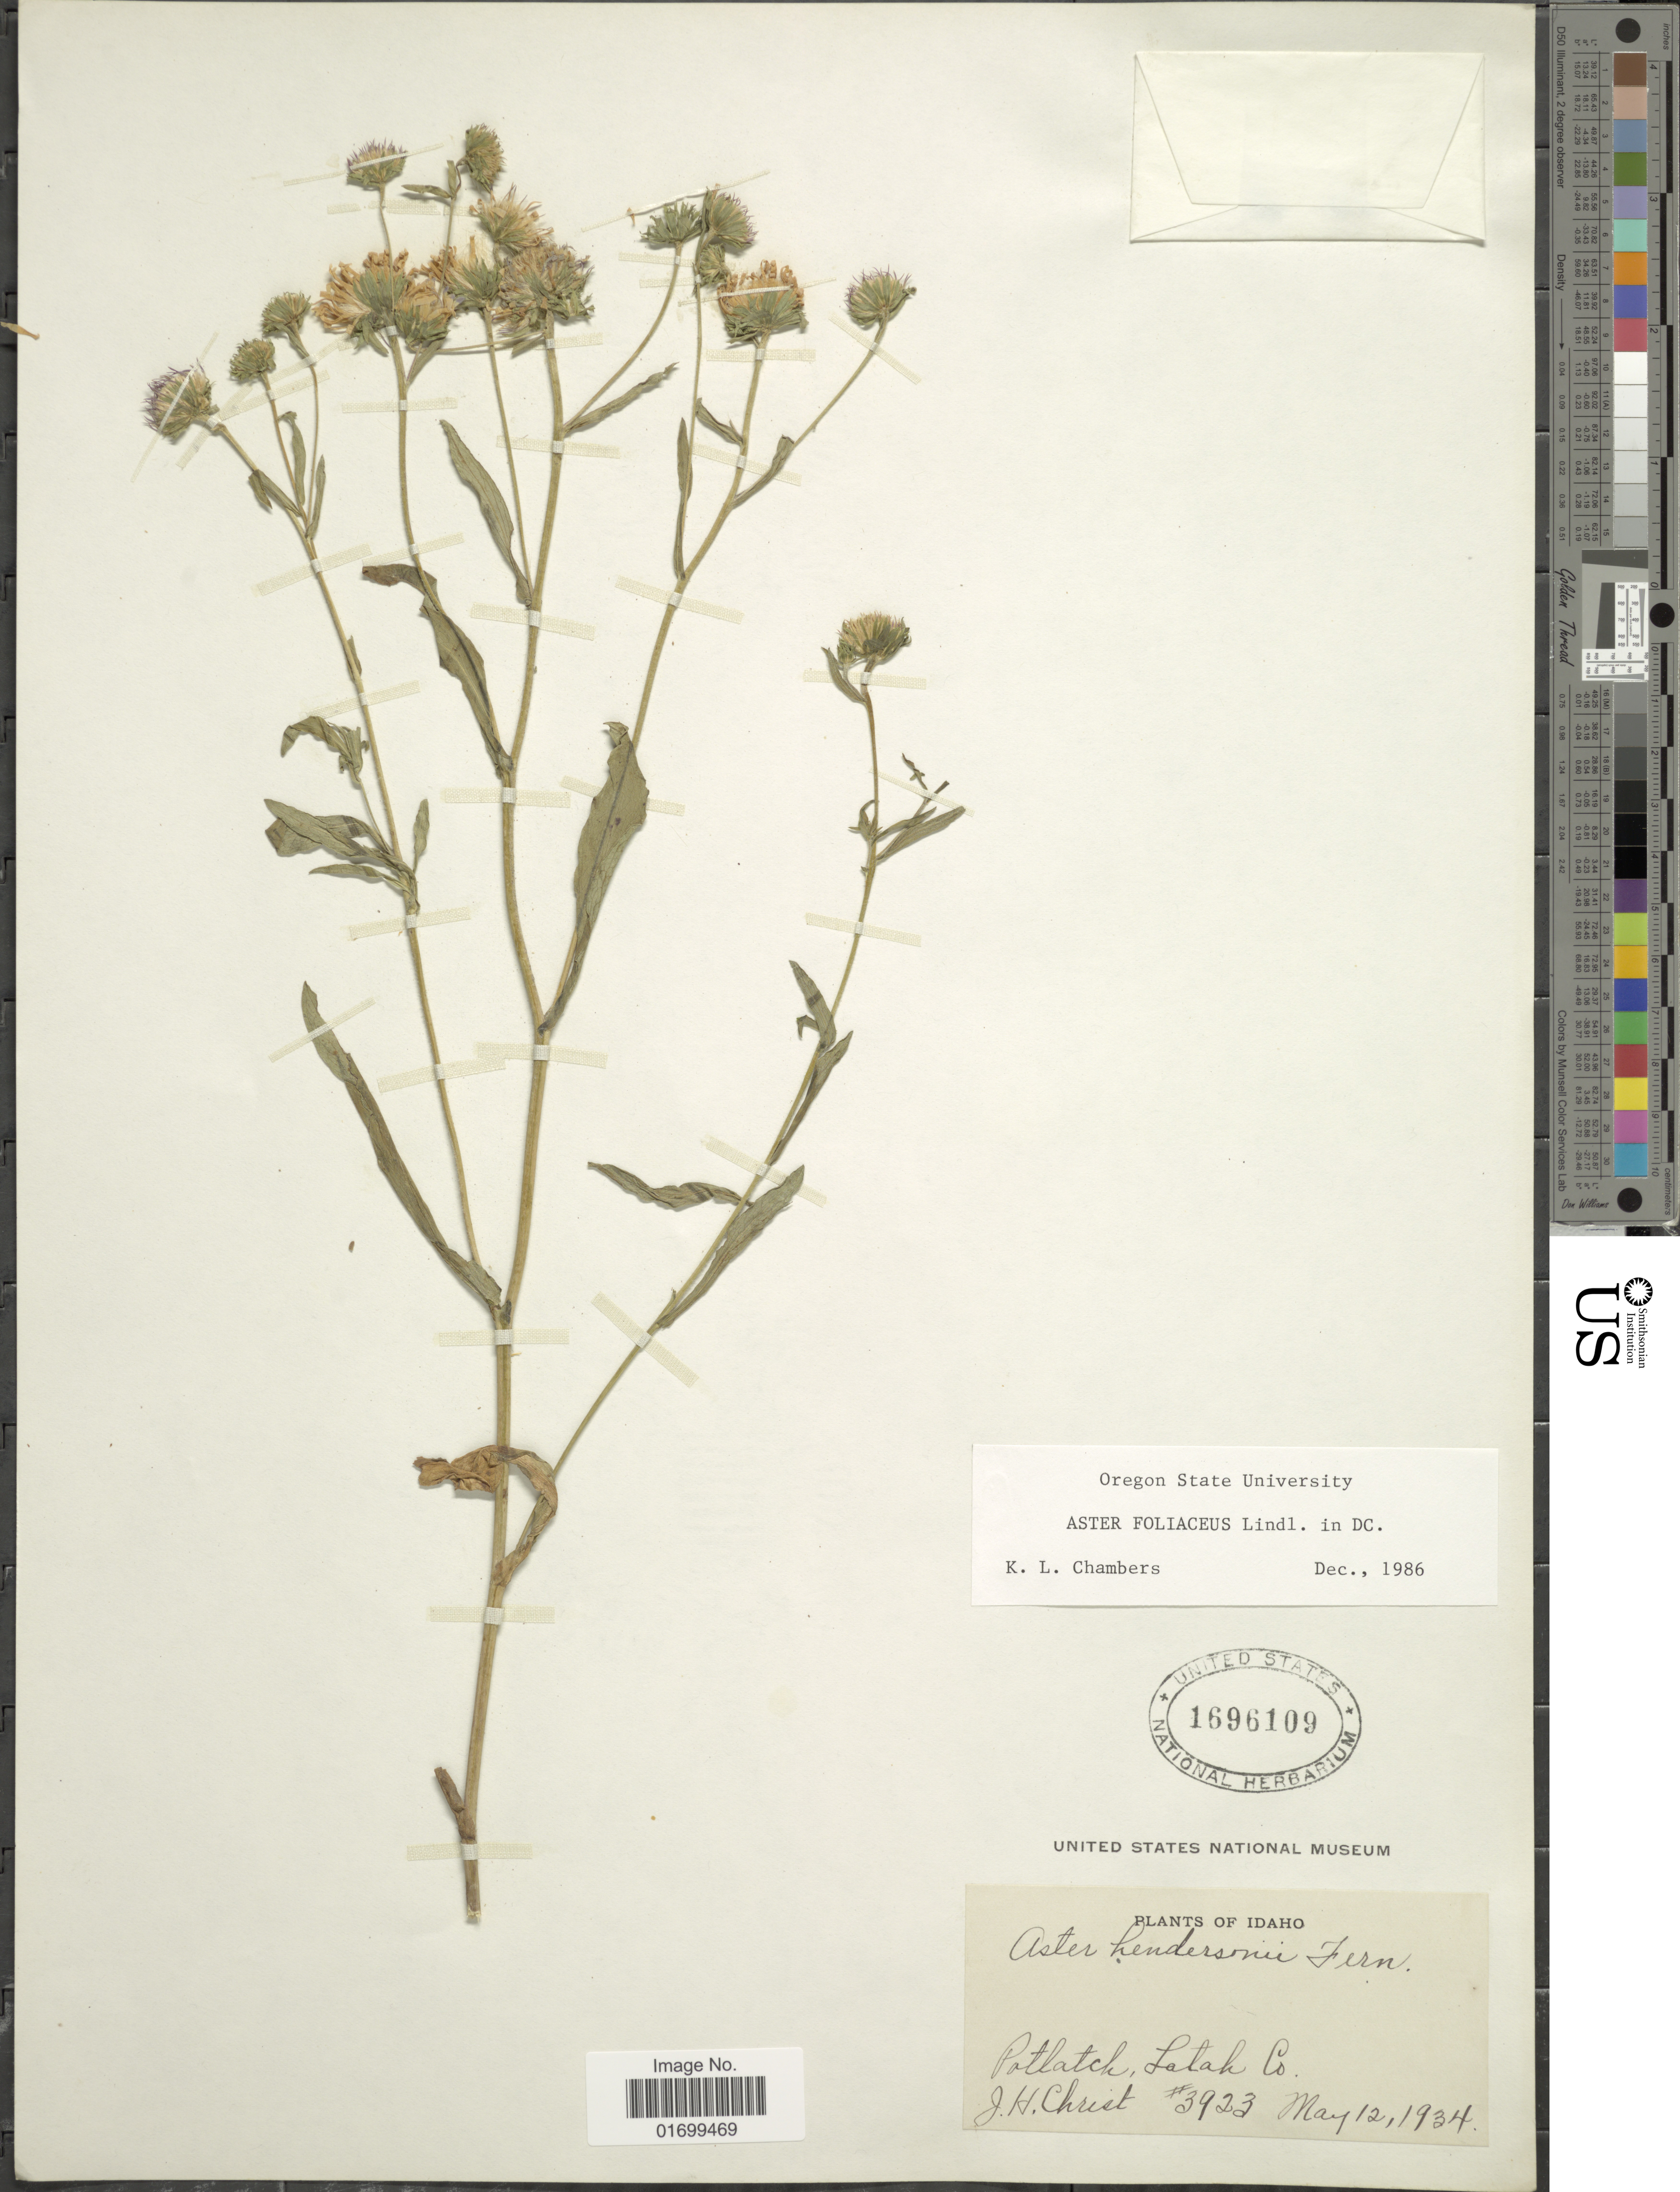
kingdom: Plantae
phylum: Tracheophyta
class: Magnoliopsida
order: Asterales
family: Asteraceae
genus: Symphyotrichum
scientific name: Symphyotrichum foliaceum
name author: (Lindl. ex DC.) G.L. Nesom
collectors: J. H. Christ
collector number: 3923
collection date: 1934-05-12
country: United States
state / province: Idaho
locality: Potlatch, Latah Co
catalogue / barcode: US 1696109